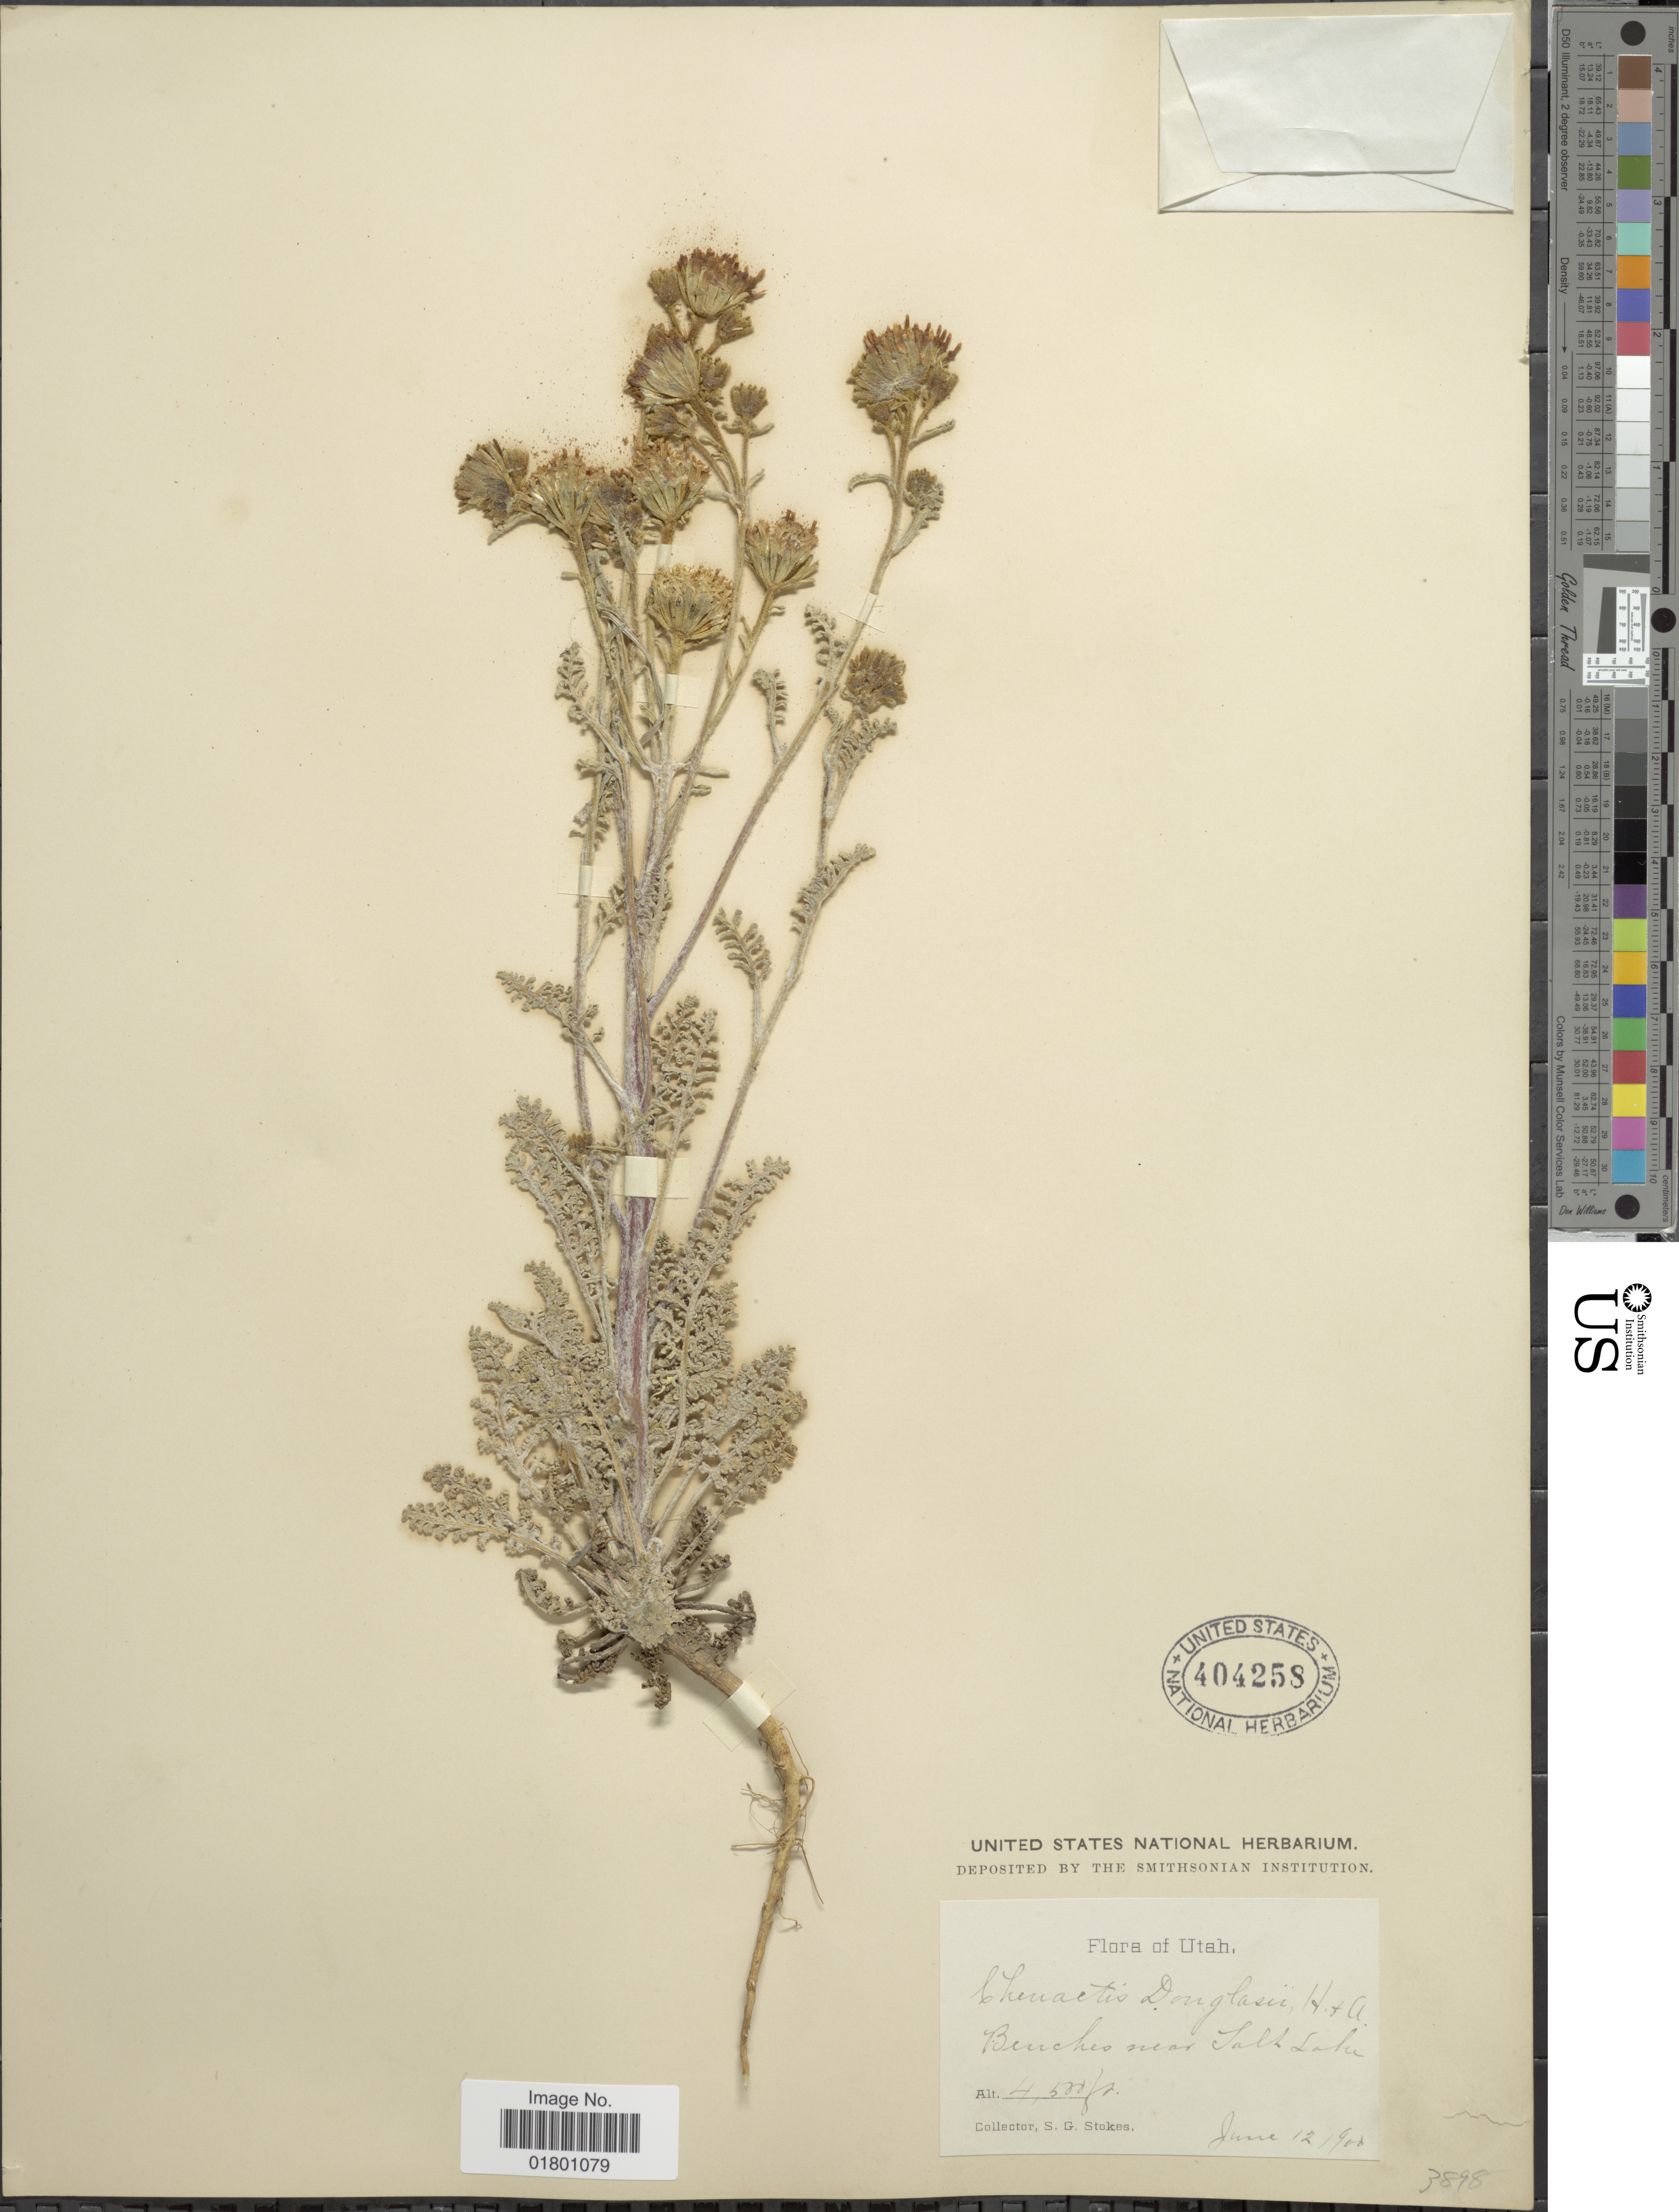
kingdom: Plantae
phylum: Tracheophyta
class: Magnoliopsida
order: Asterales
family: Asteraceae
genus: Chaenactis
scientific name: Chaenactis douglasii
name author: Hook. & Arn.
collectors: S. G. Stokes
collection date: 1900-06-12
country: United States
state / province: Utah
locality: Benches near Salt Lake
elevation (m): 1372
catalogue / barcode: US 404258